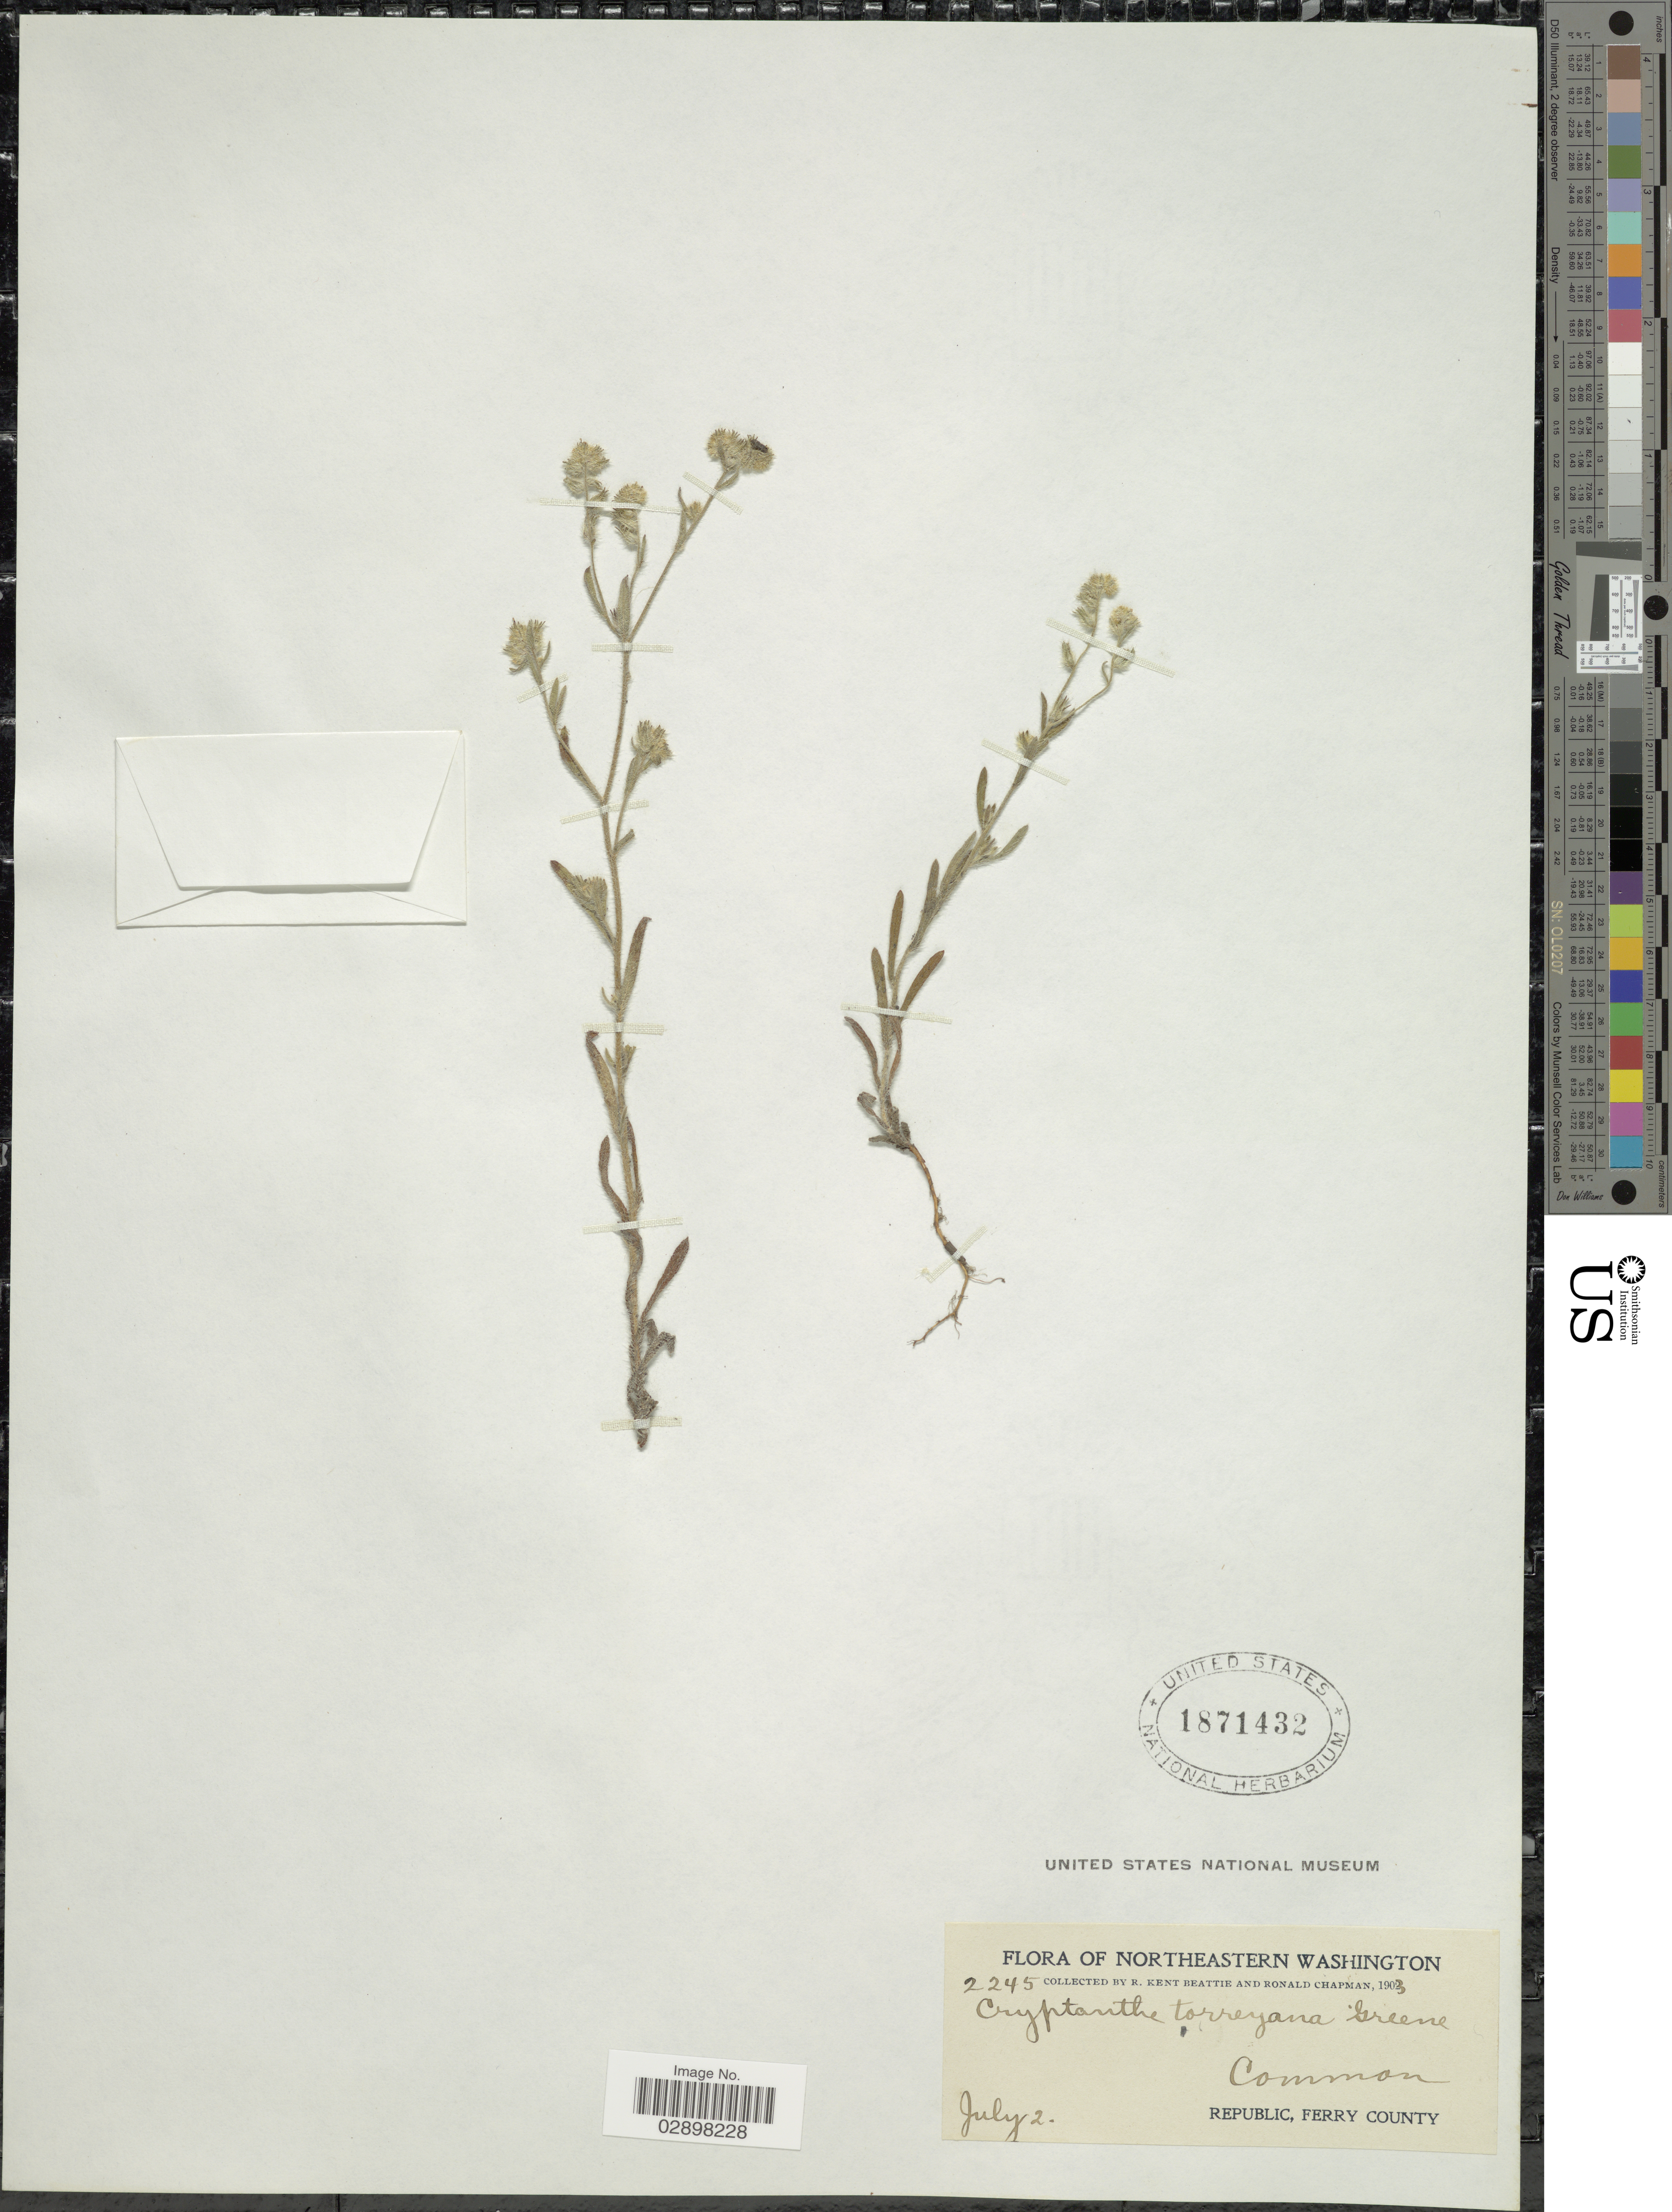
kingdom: Plantae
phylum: Tracheophyta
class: Magnoliopsida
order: Boraginales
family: Boraginaceae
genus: Cryptantha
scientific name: Cryptantha torreyana var. genuina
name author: I.M. Johnst.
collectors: R. K. Beattie & R. Chapman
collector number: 2245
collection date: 1903-07-02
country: United States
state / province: Washington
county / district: Ferry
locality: Northeastern Washington, Republic, Ferry County.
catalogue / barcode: US 1871432